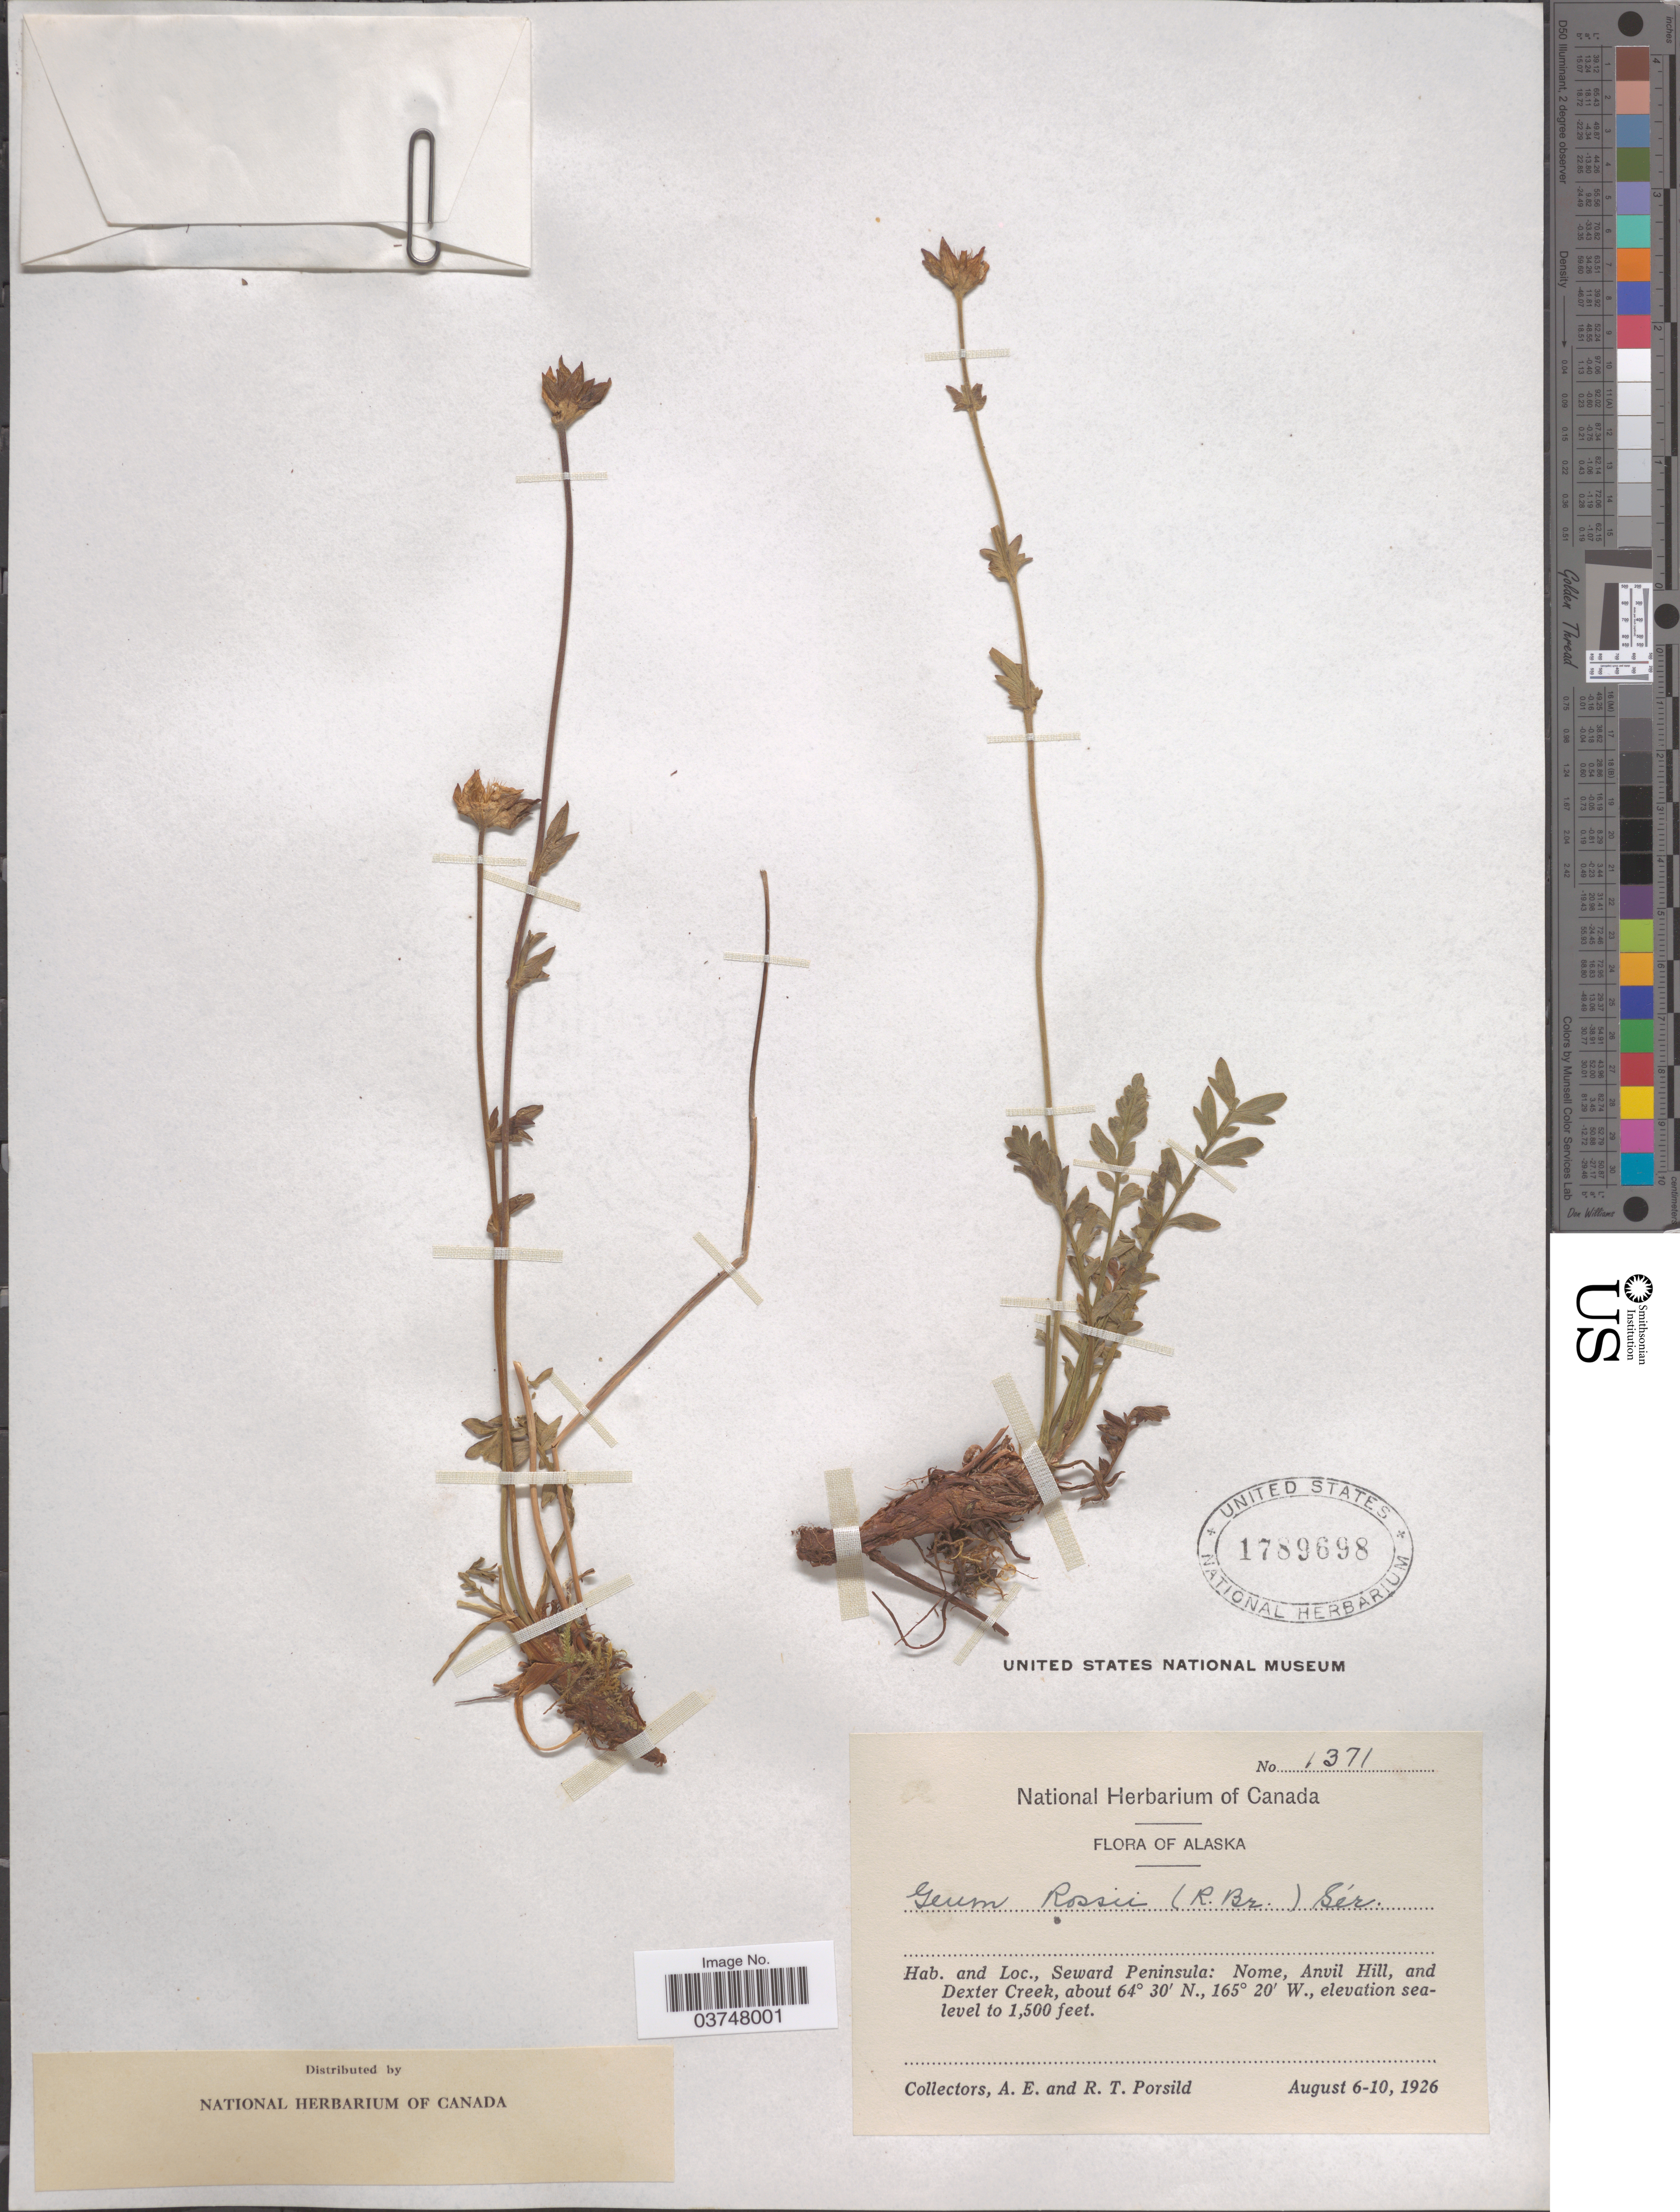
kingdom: Plantae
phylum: Tracheophyta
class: Magnoliopsida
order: Rosales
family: Rosaceae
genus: Geum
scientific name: Geum rossii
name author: (R. Br.) Ser.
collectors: A. E. Porsild & R. T. Porsild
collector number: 1371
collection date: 1926-08-06/1926-08-10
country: United States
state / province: Alaska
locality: Seward Peninsula: Nome, Anvil Hill, and Dexter Creek.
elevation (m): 0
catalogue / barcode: US 1789698